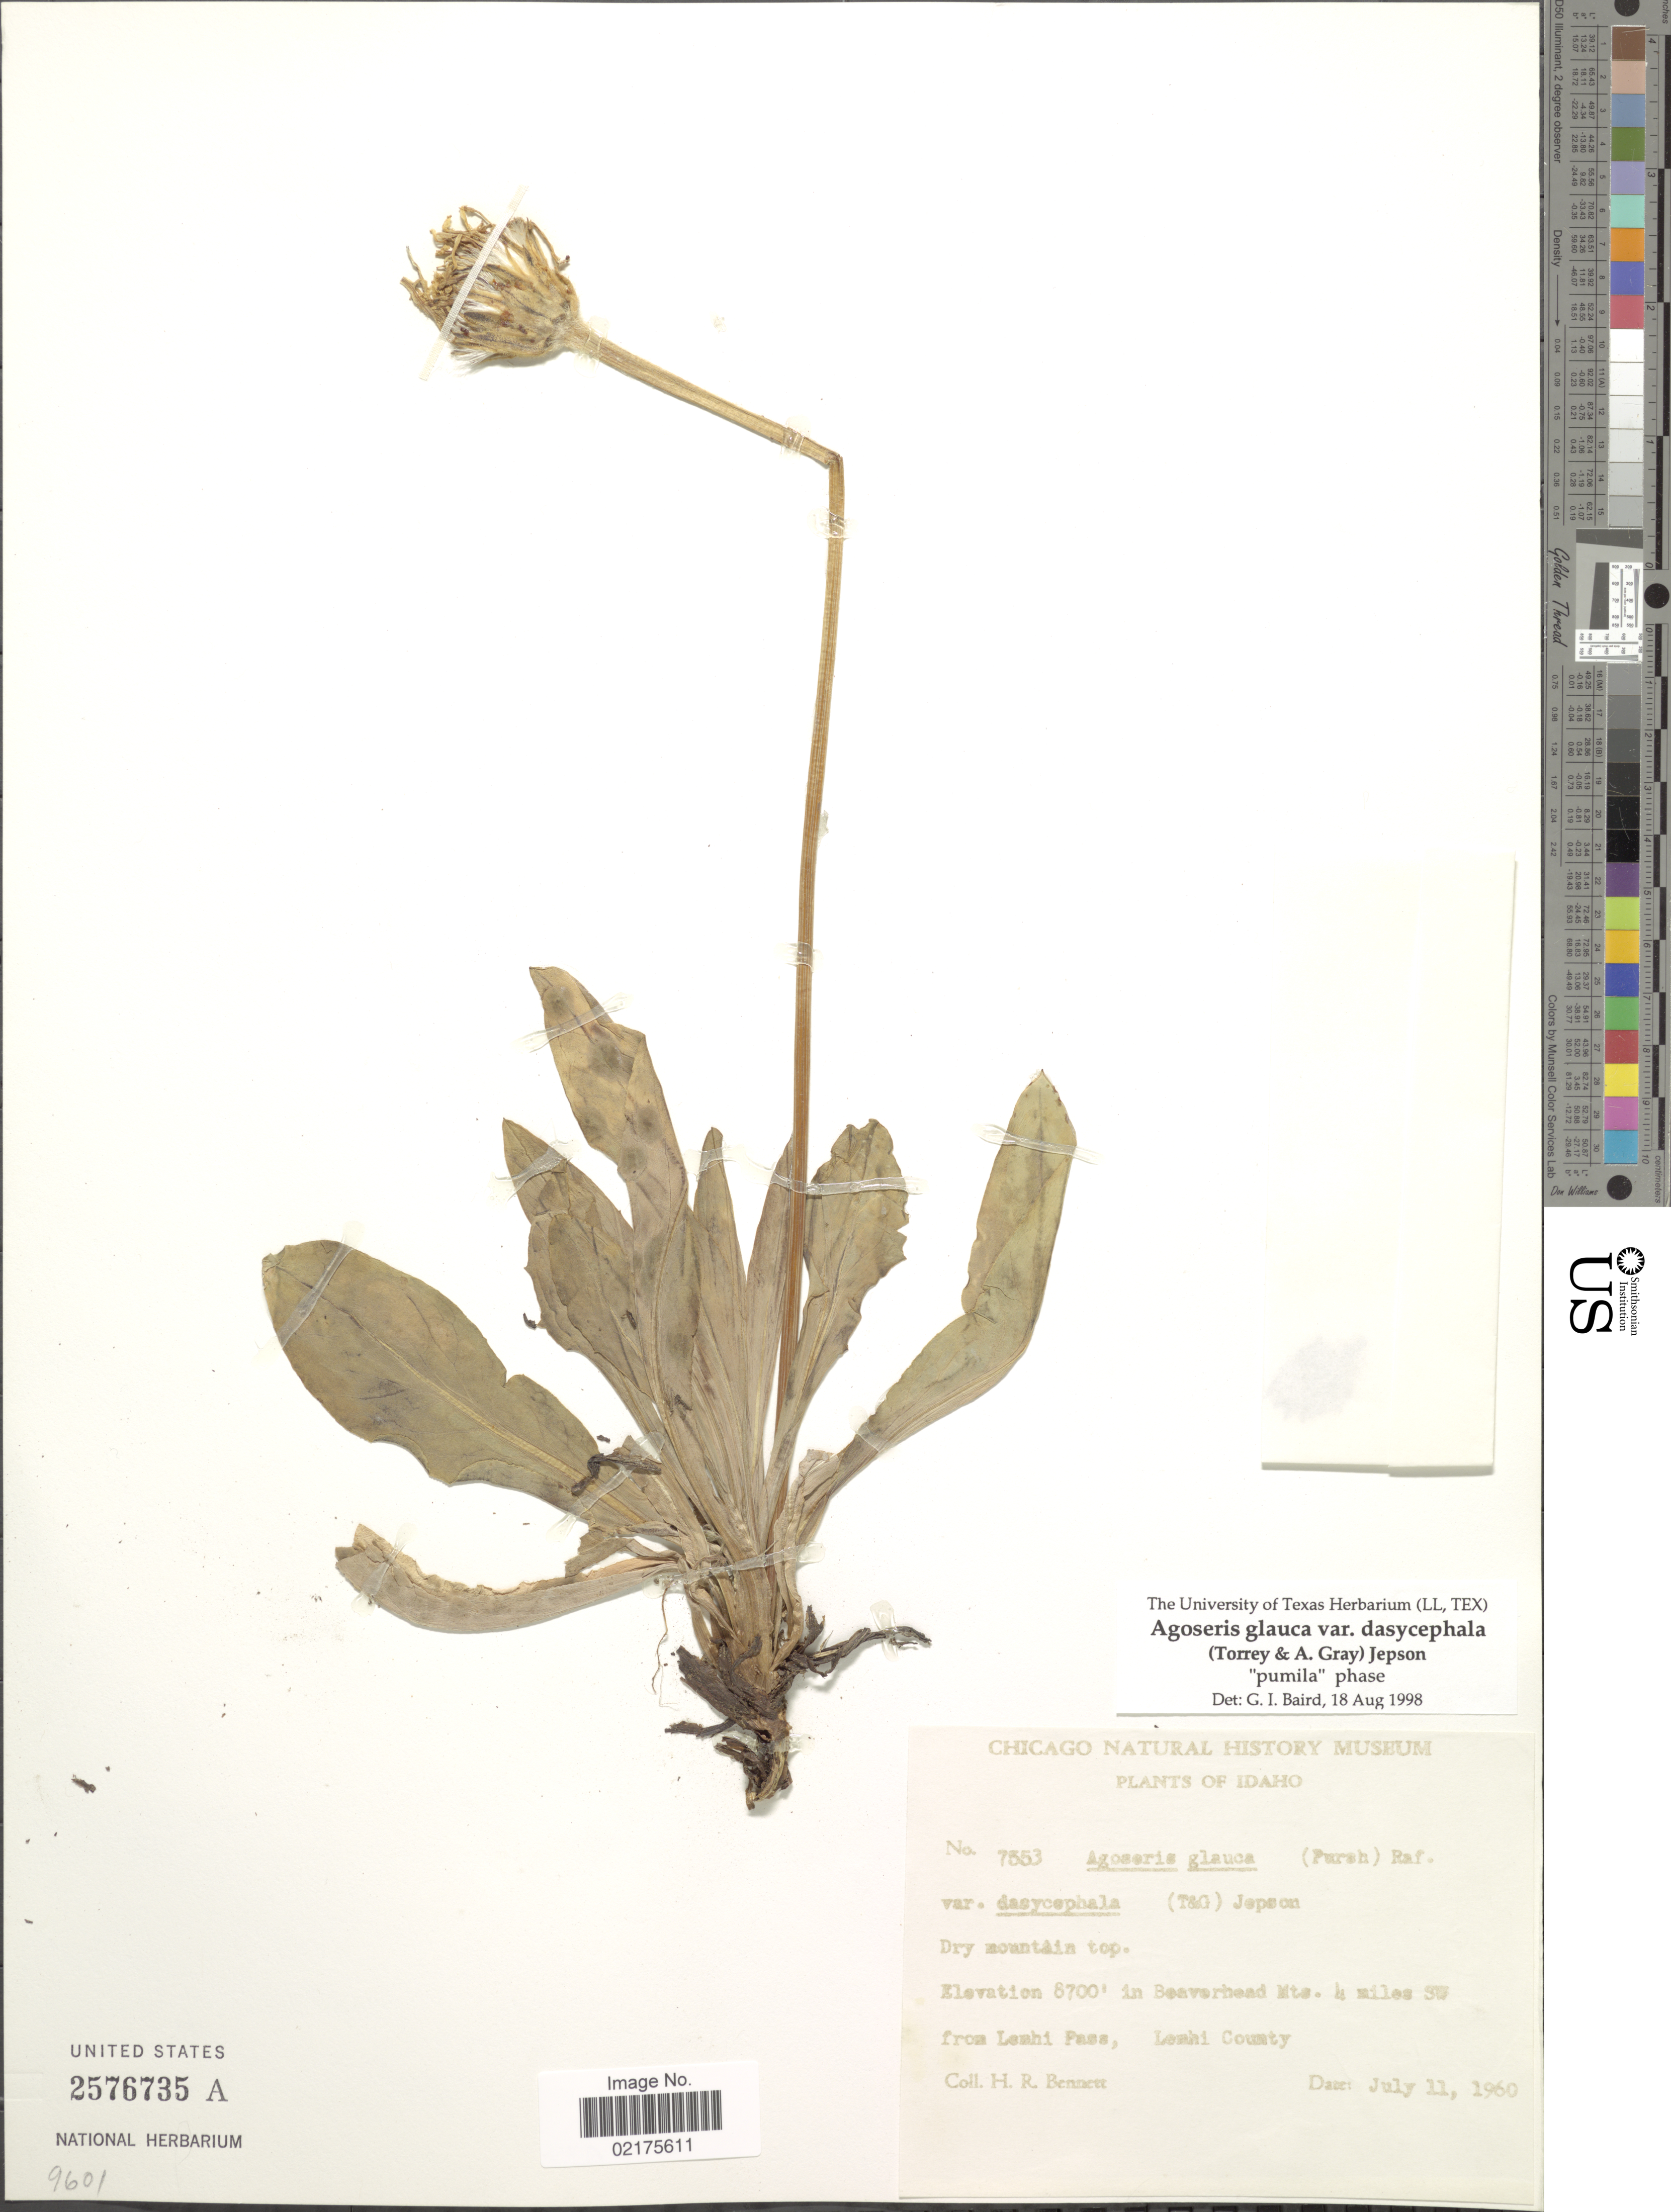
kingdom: Plantae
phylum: Tracheophyta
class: Magnoliopsida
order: Asterales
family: Asteraceae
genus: Agoseris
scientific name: Agoseris glauca var. dasycephala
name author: (Torr. & A. Gray) Jeps.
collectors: H. R. Bennett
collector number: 7553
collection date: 1960-07-11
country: United States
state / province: Idaho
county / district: Lemhi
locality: Dry mountain top; Beaverhead Mts. 4 miles SW from Lemhi Pass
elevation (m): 2042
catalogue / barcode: US 2576735